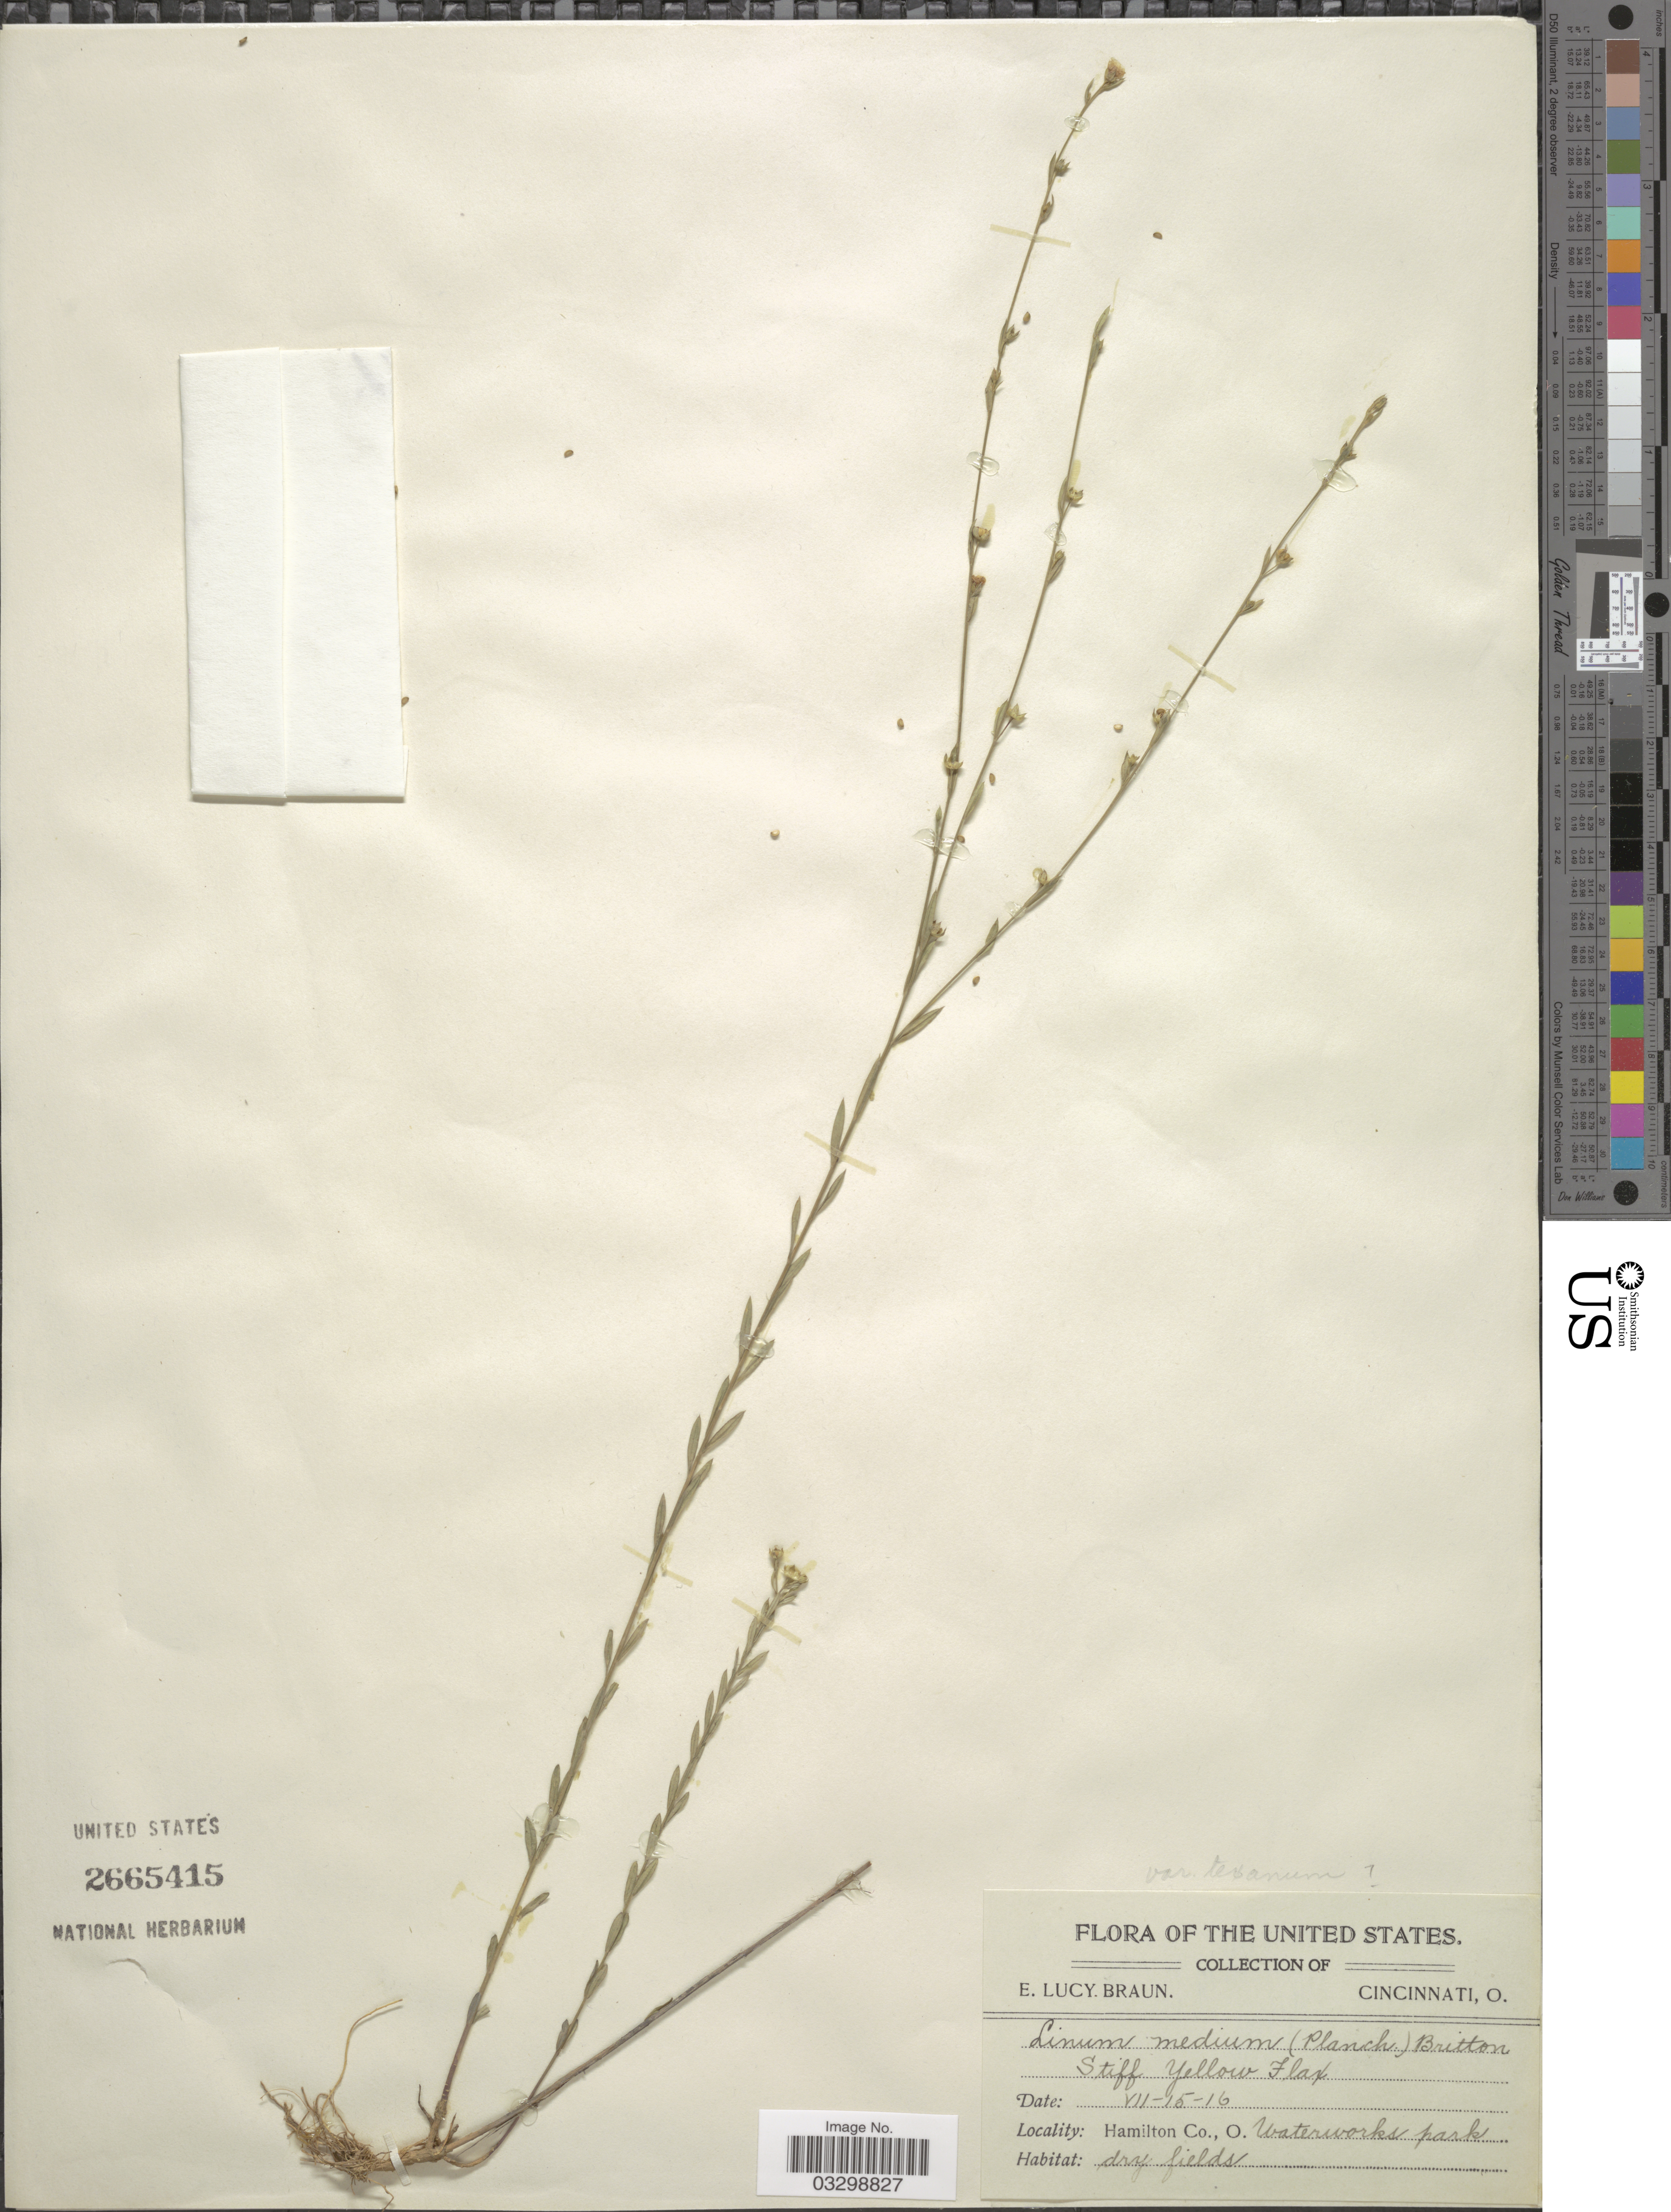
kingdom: Plantae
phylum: Tracheophyta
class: Magnoliopsida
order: Malpighiales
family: Linaceae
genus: Linum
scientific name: Linum medium var. texanum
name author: (Planch.) Fernald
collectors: E. L. Braun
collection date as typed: Transcribed d/m/y: 15/7/16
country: United States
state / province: Ohio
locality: Hamilton Co., Waterworks park.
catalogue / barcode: US 2665415